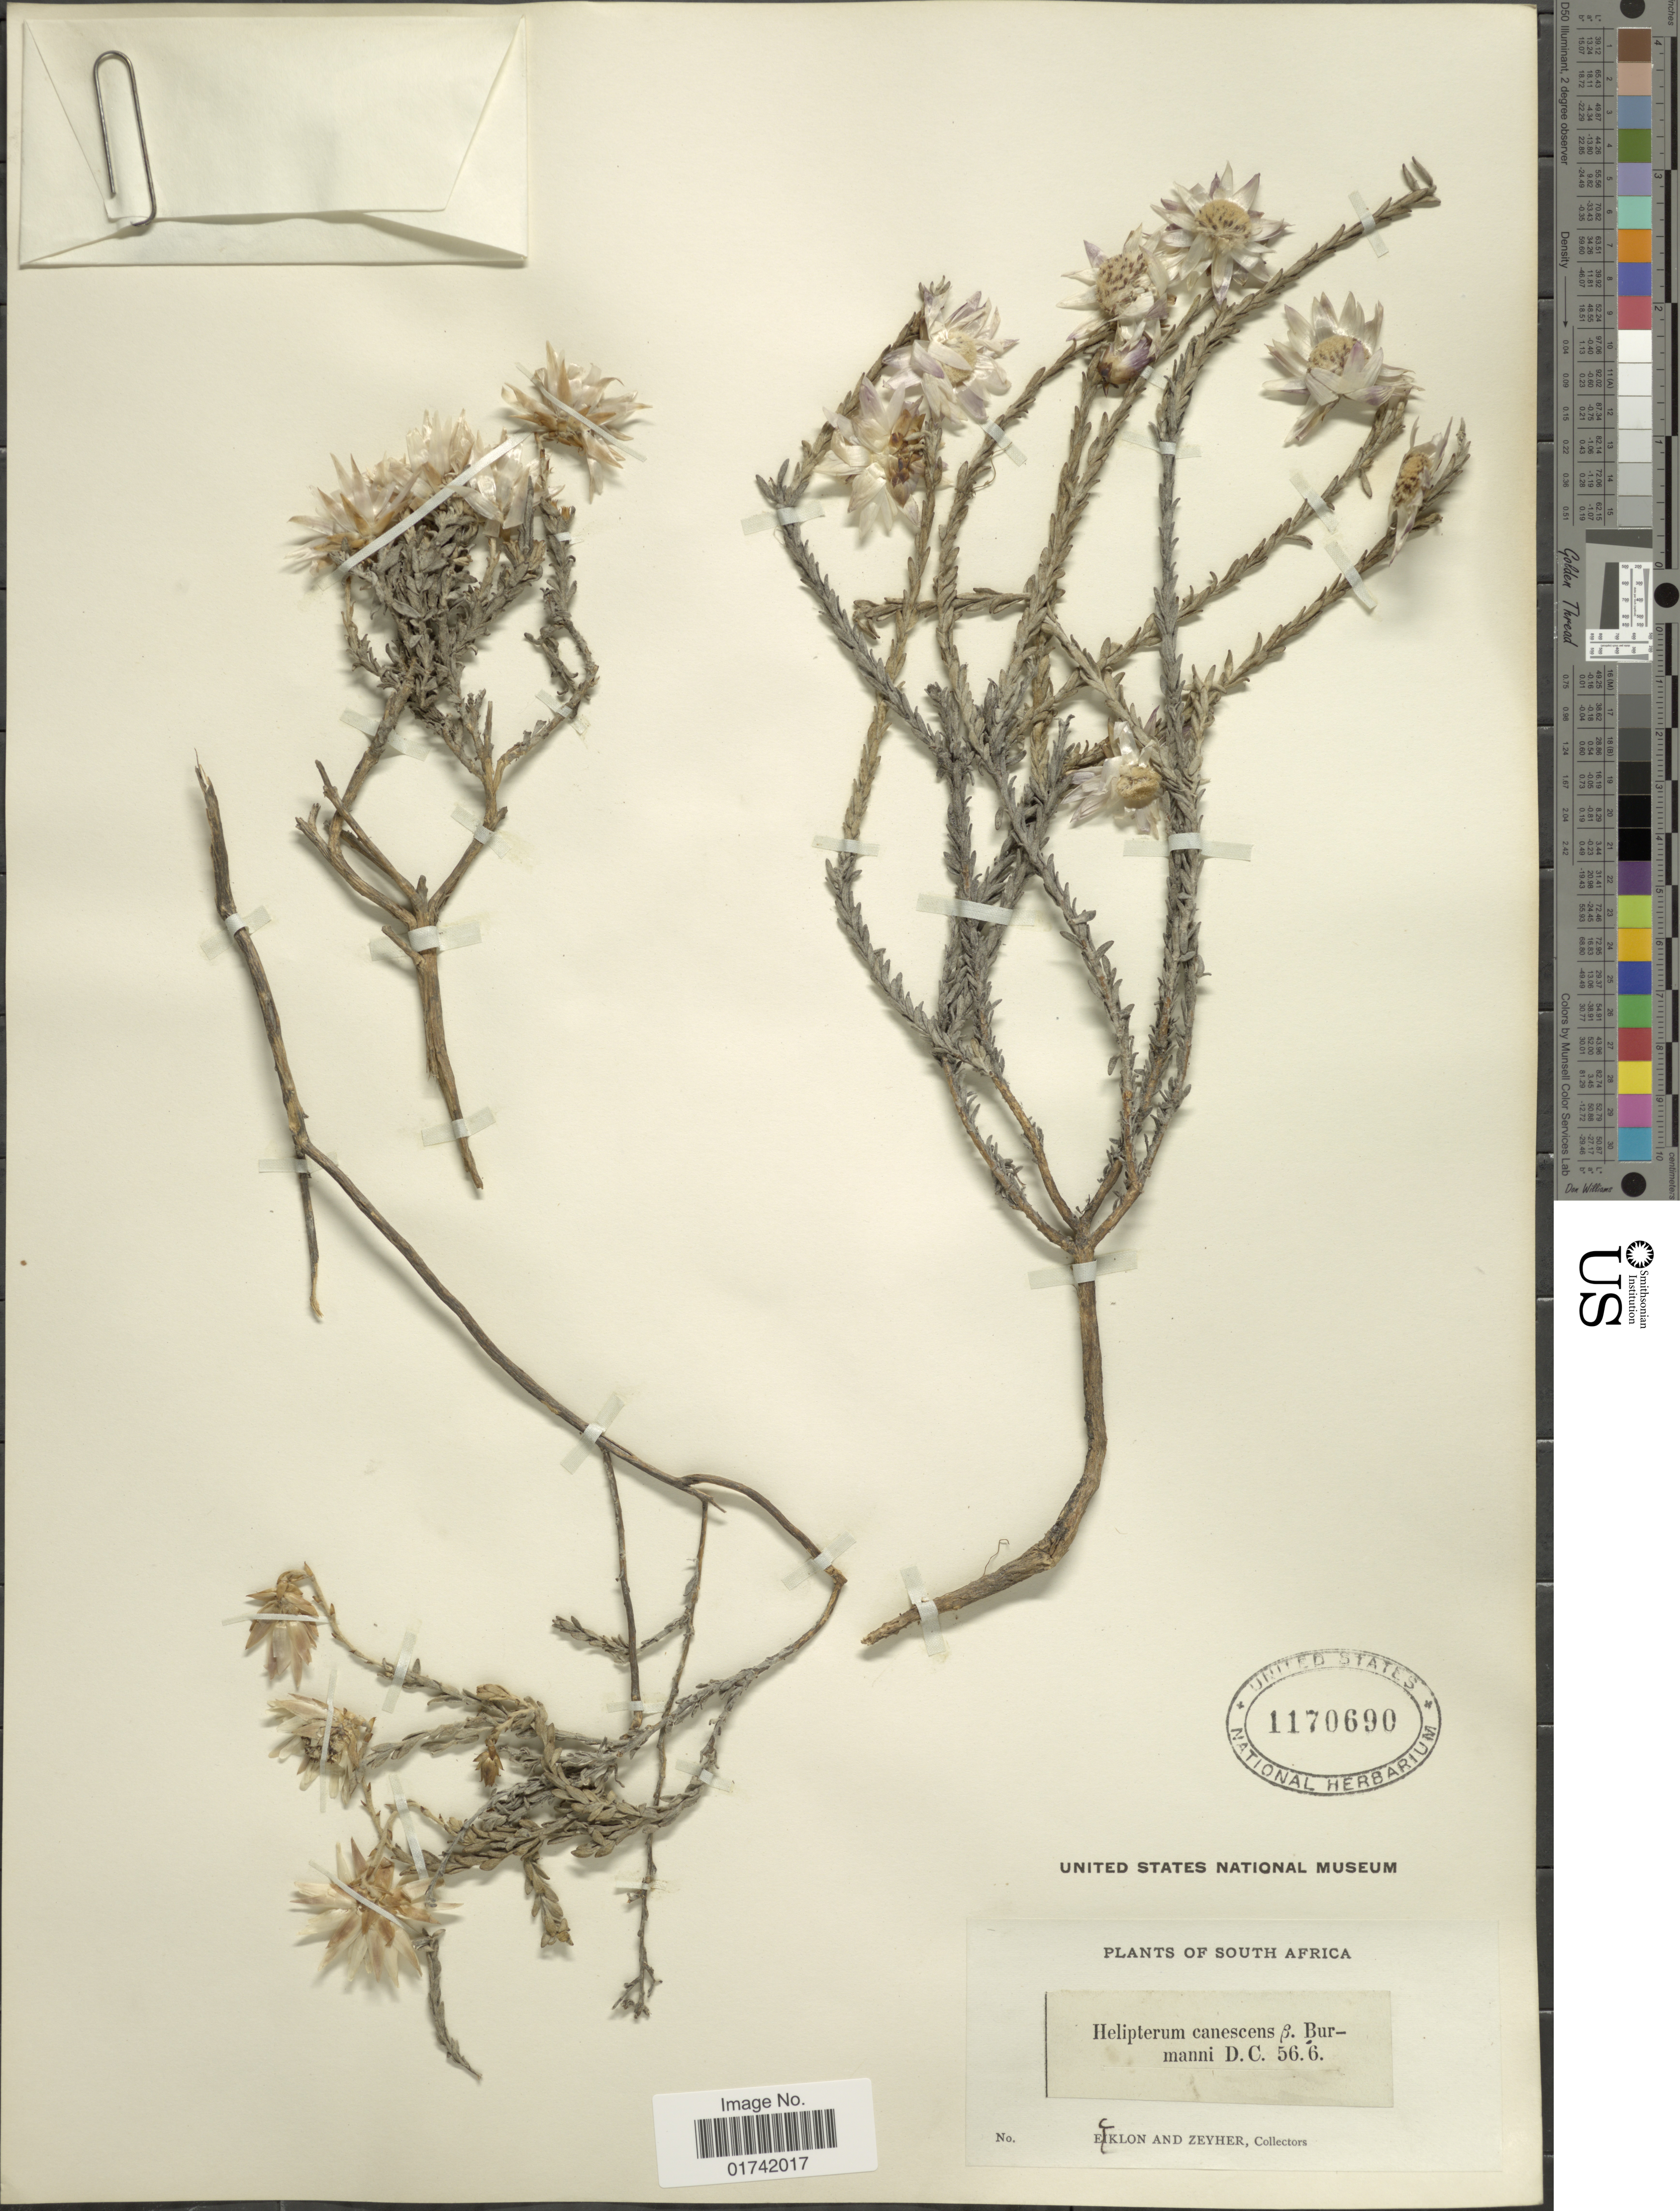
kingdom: Plantae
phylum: Tracheophyta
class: Magnoliopsida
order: Asterales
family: Asteraceae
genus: Helipterum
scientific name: Helipterum canescens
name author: DC.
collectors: -. Ecklon & -. Zeyher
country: South Africa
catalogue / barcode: US 1170690